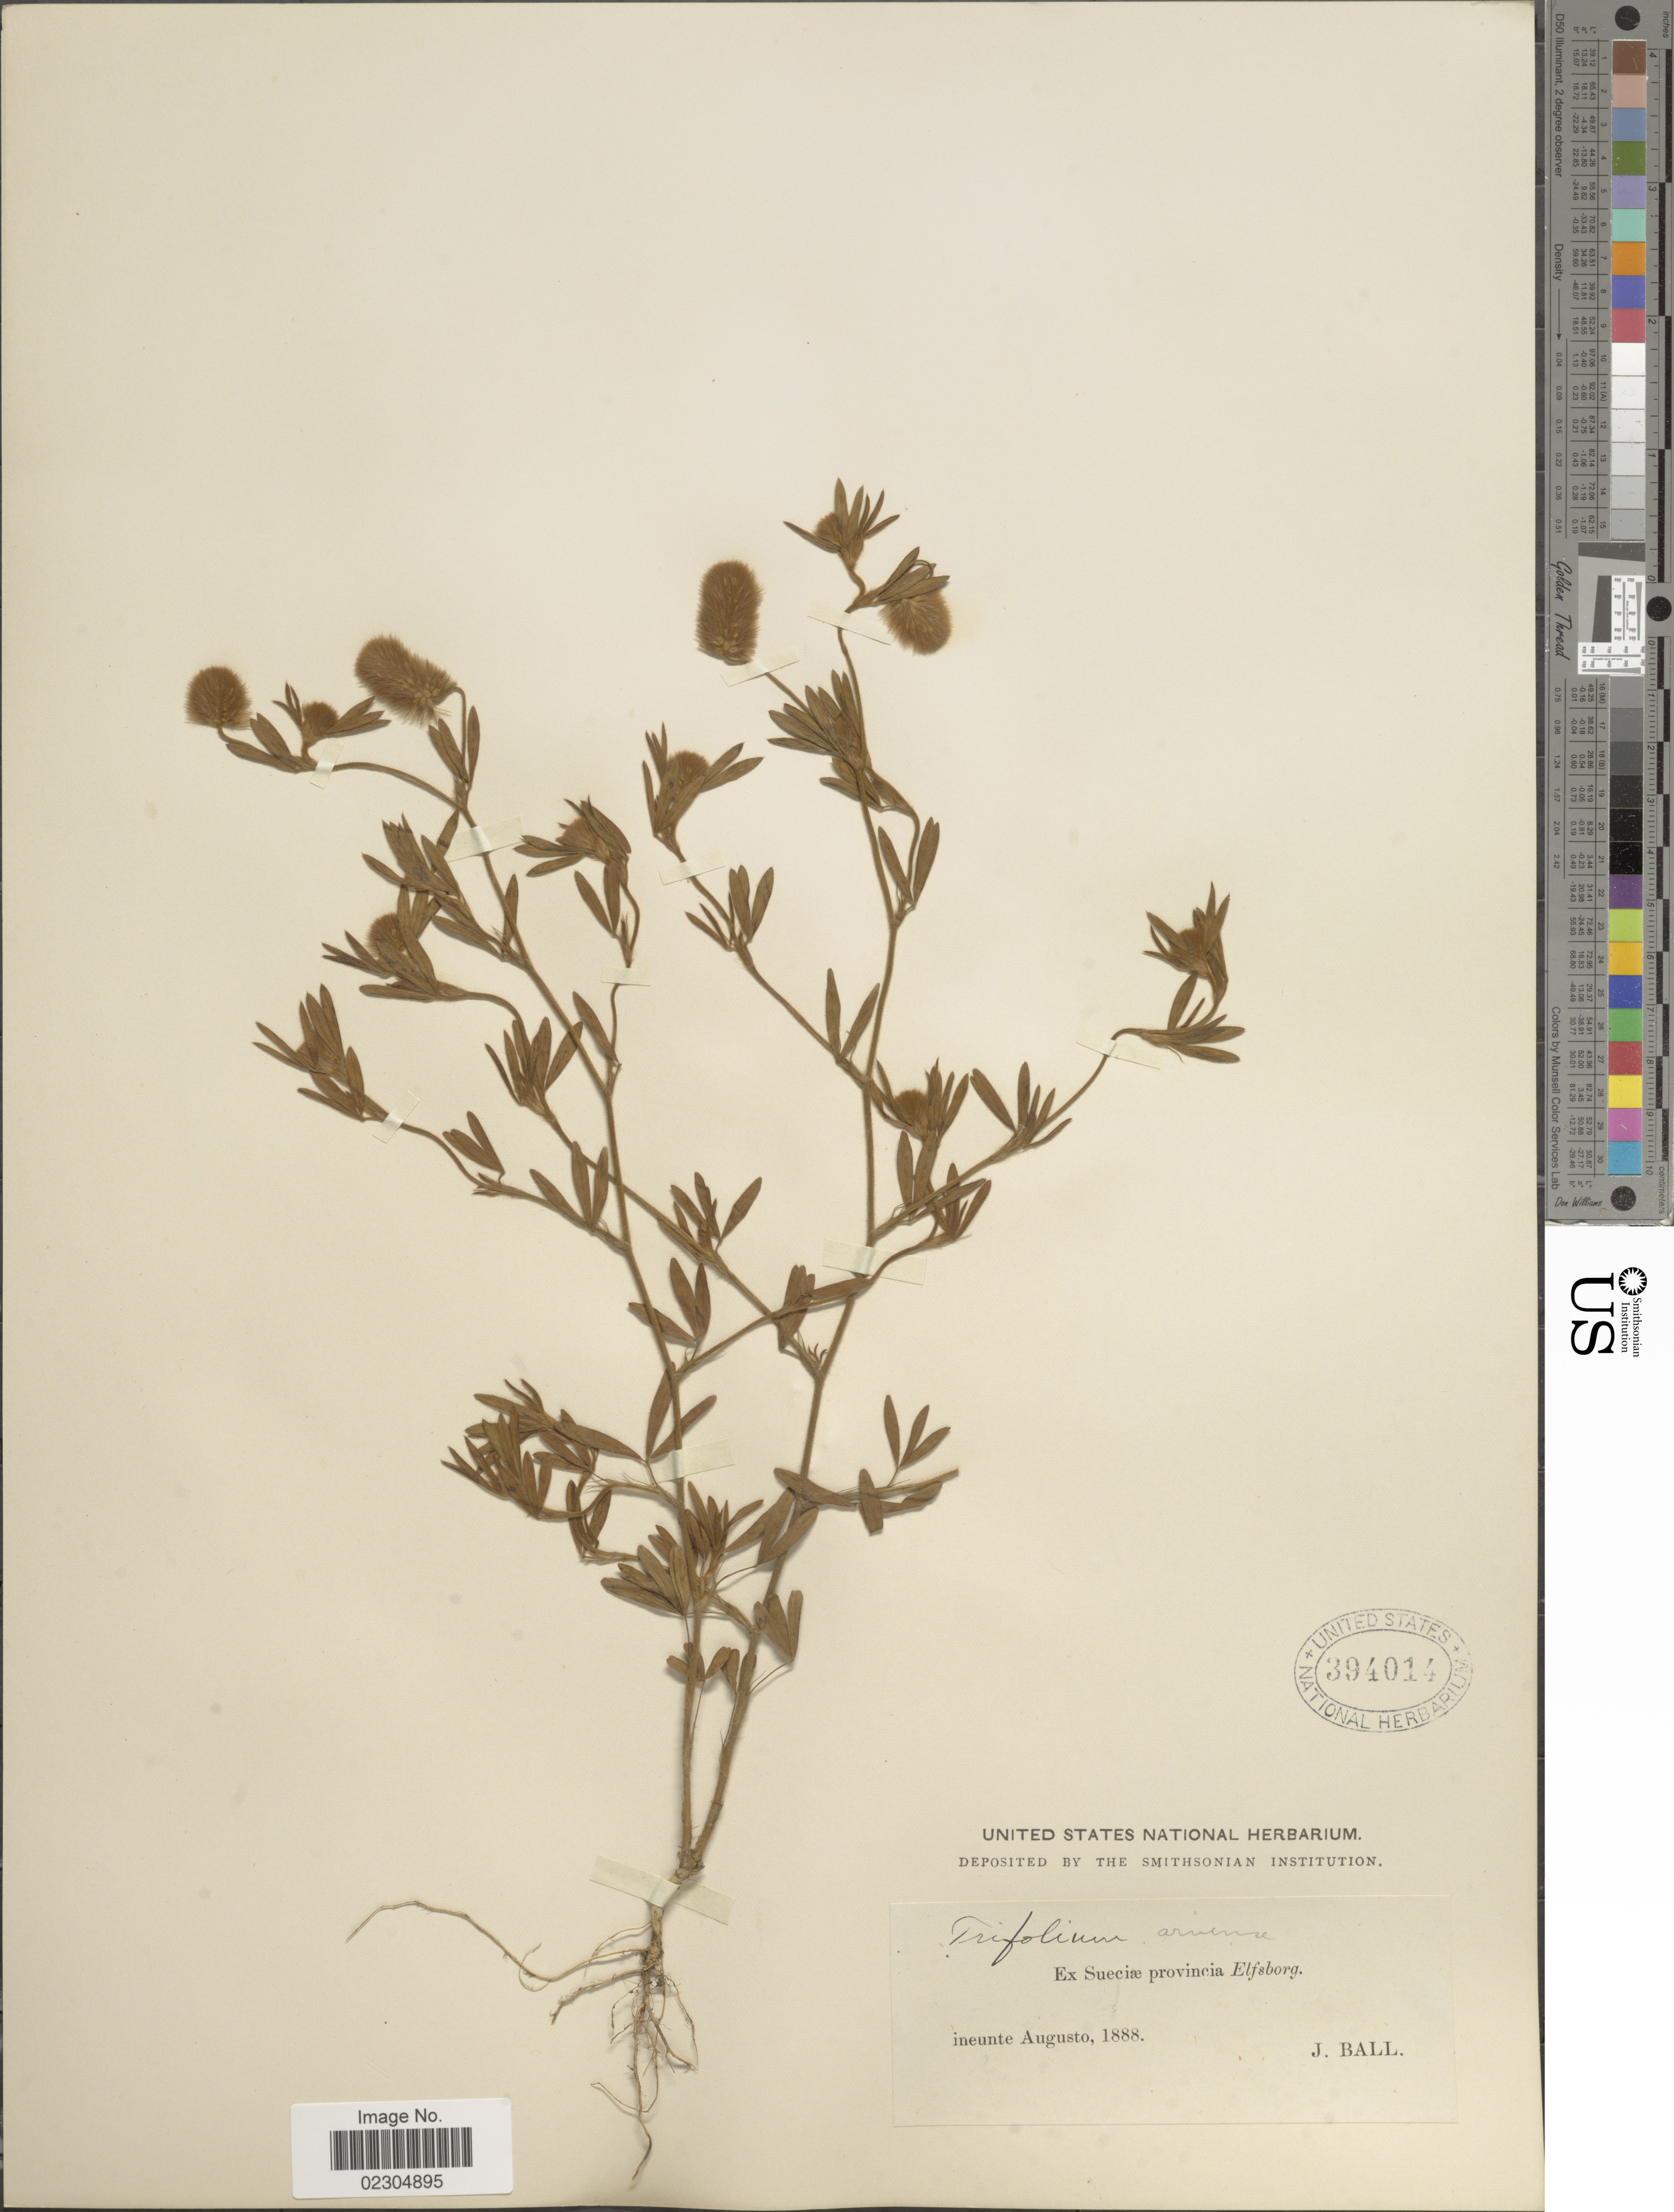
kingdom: Plantae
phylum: Tracheophyta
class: Magnoliopsida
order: Fabales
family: Fabaceae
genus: Trifolium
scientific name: Trifolium sp.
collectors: J. Ball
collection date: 1888-08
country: Sweden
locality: Ex Sueciae provincia Elfsborg.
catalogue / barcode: US 394014